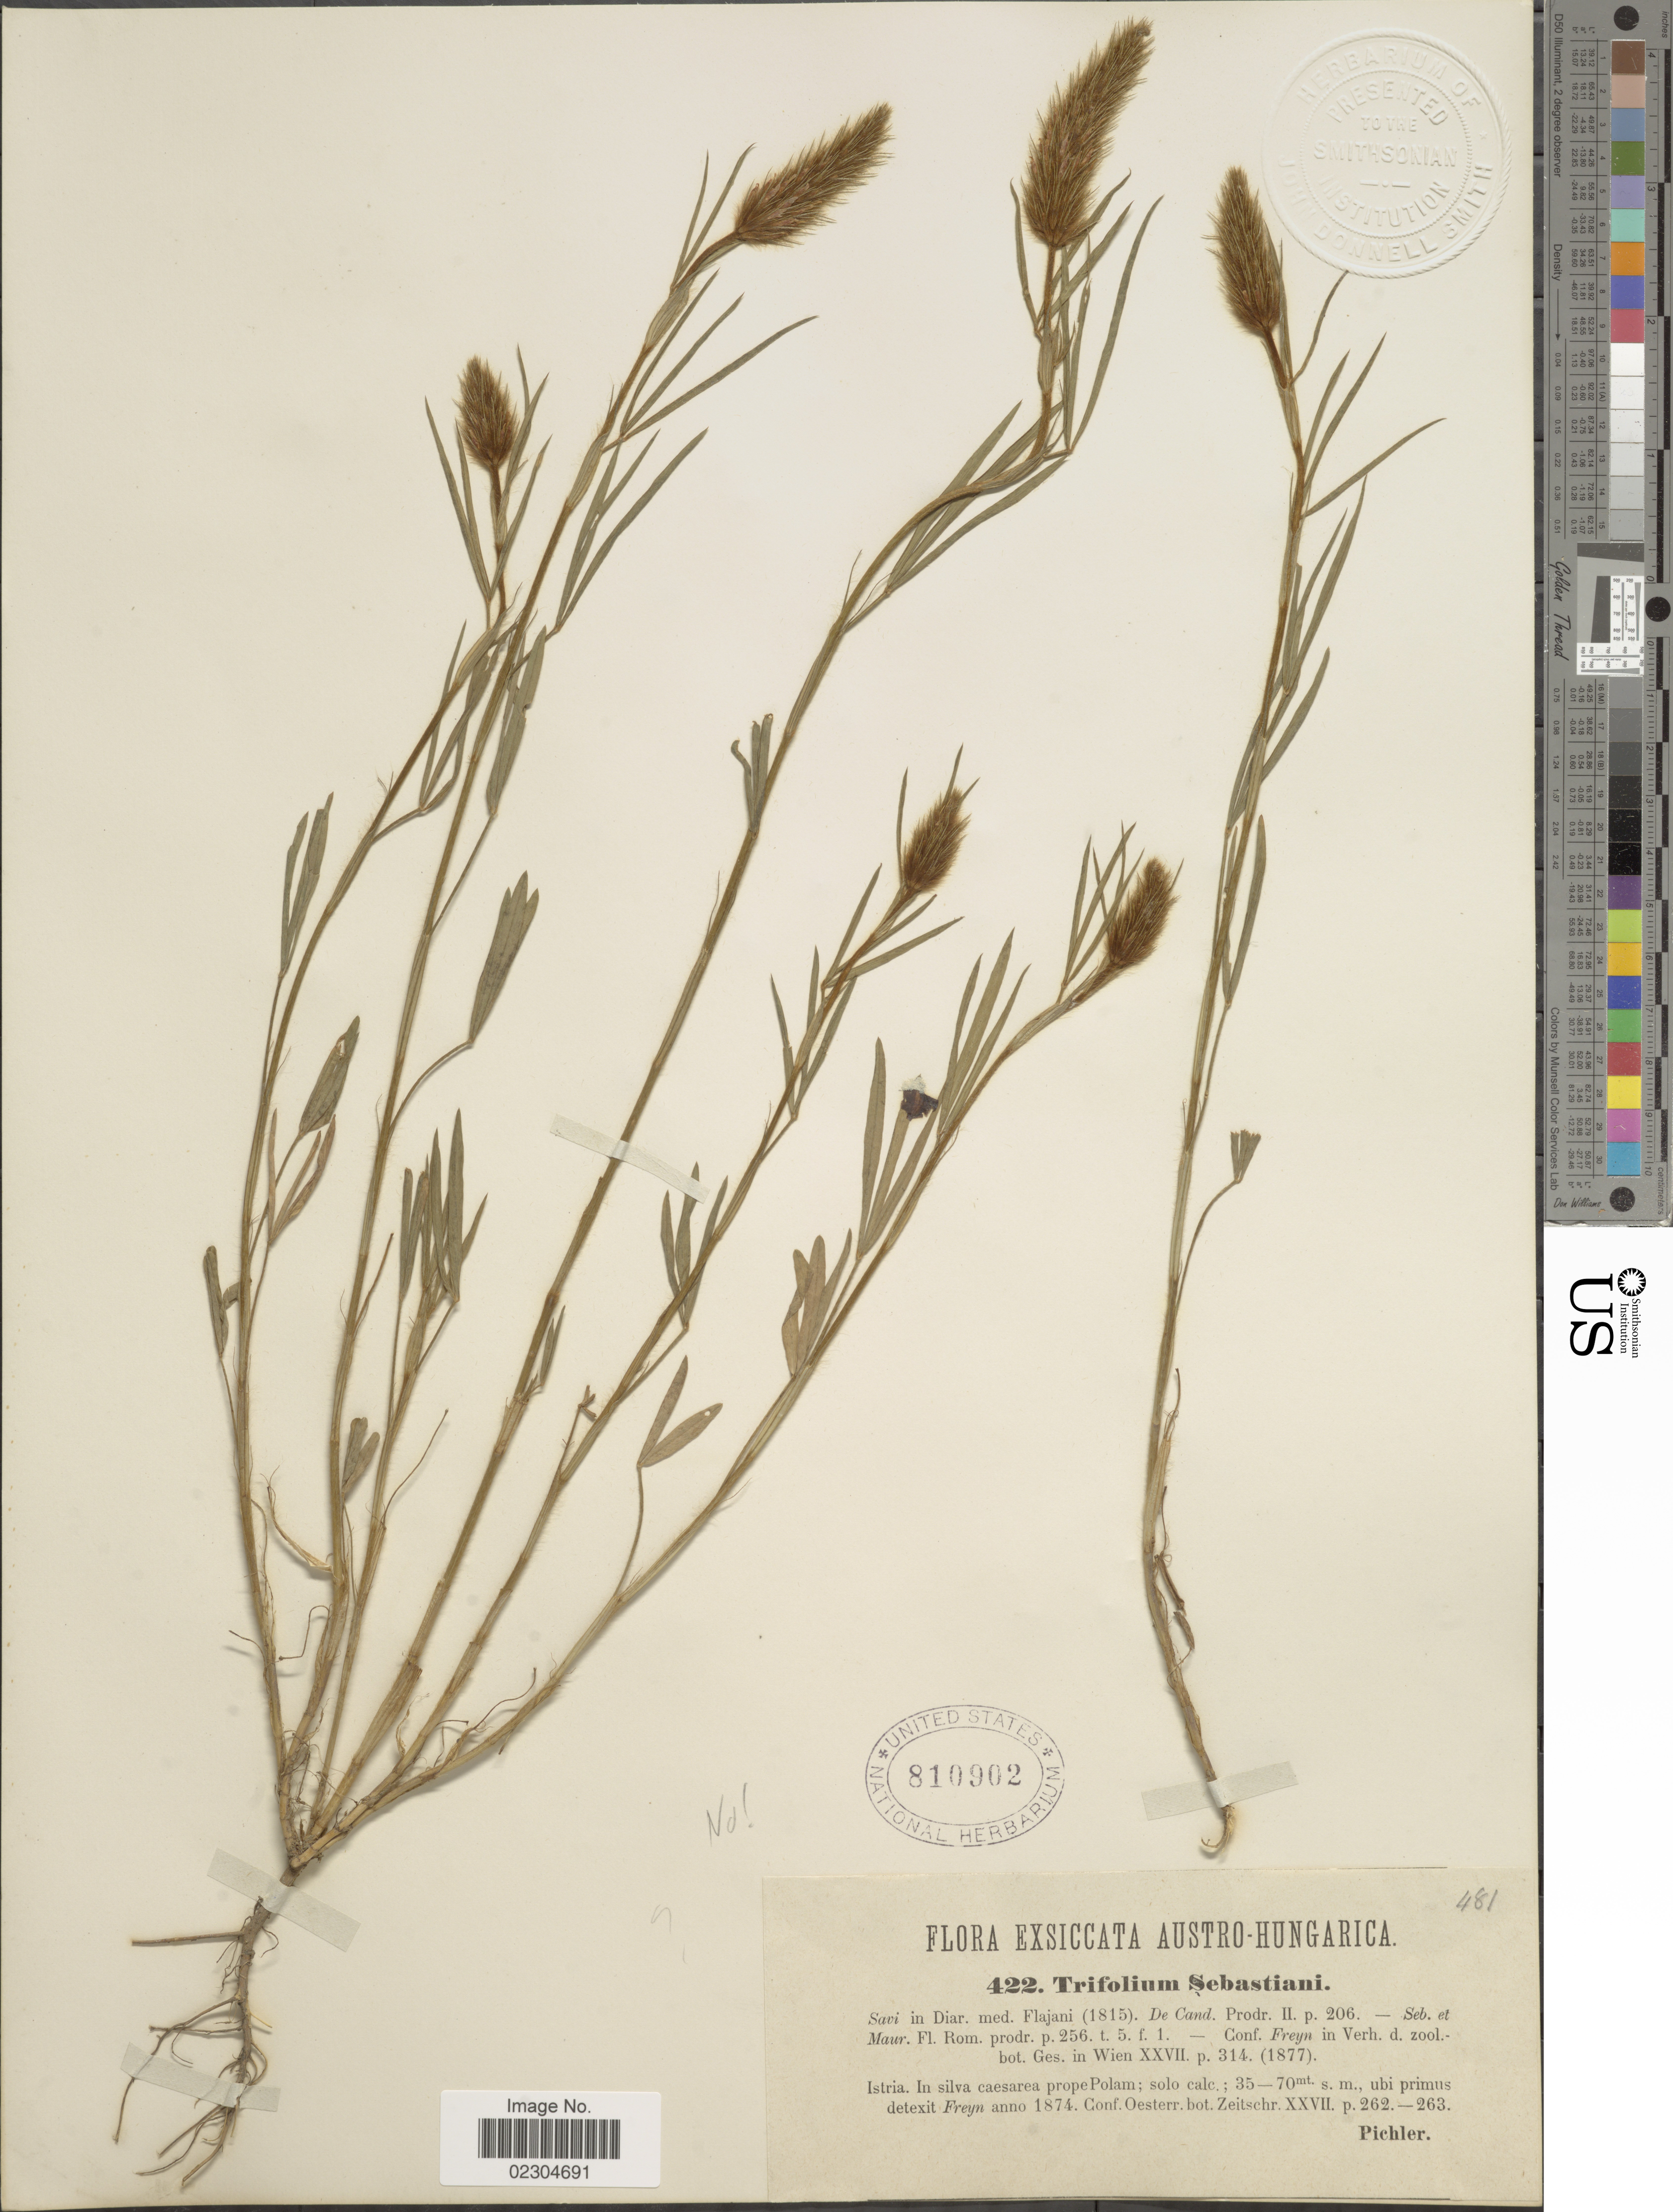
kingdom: Plantae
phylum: Tracheophyta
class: Magnoliopsida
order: Fabales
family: Fabaceae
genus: Trifolium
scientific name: Trifolium sebastiani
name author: Savi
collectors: Pichler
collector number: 422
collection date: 1874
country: Croatia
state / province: Istria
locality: Austro-Hungarica. In silva caesarea prope Polam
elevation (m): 35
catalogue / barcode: US 810902